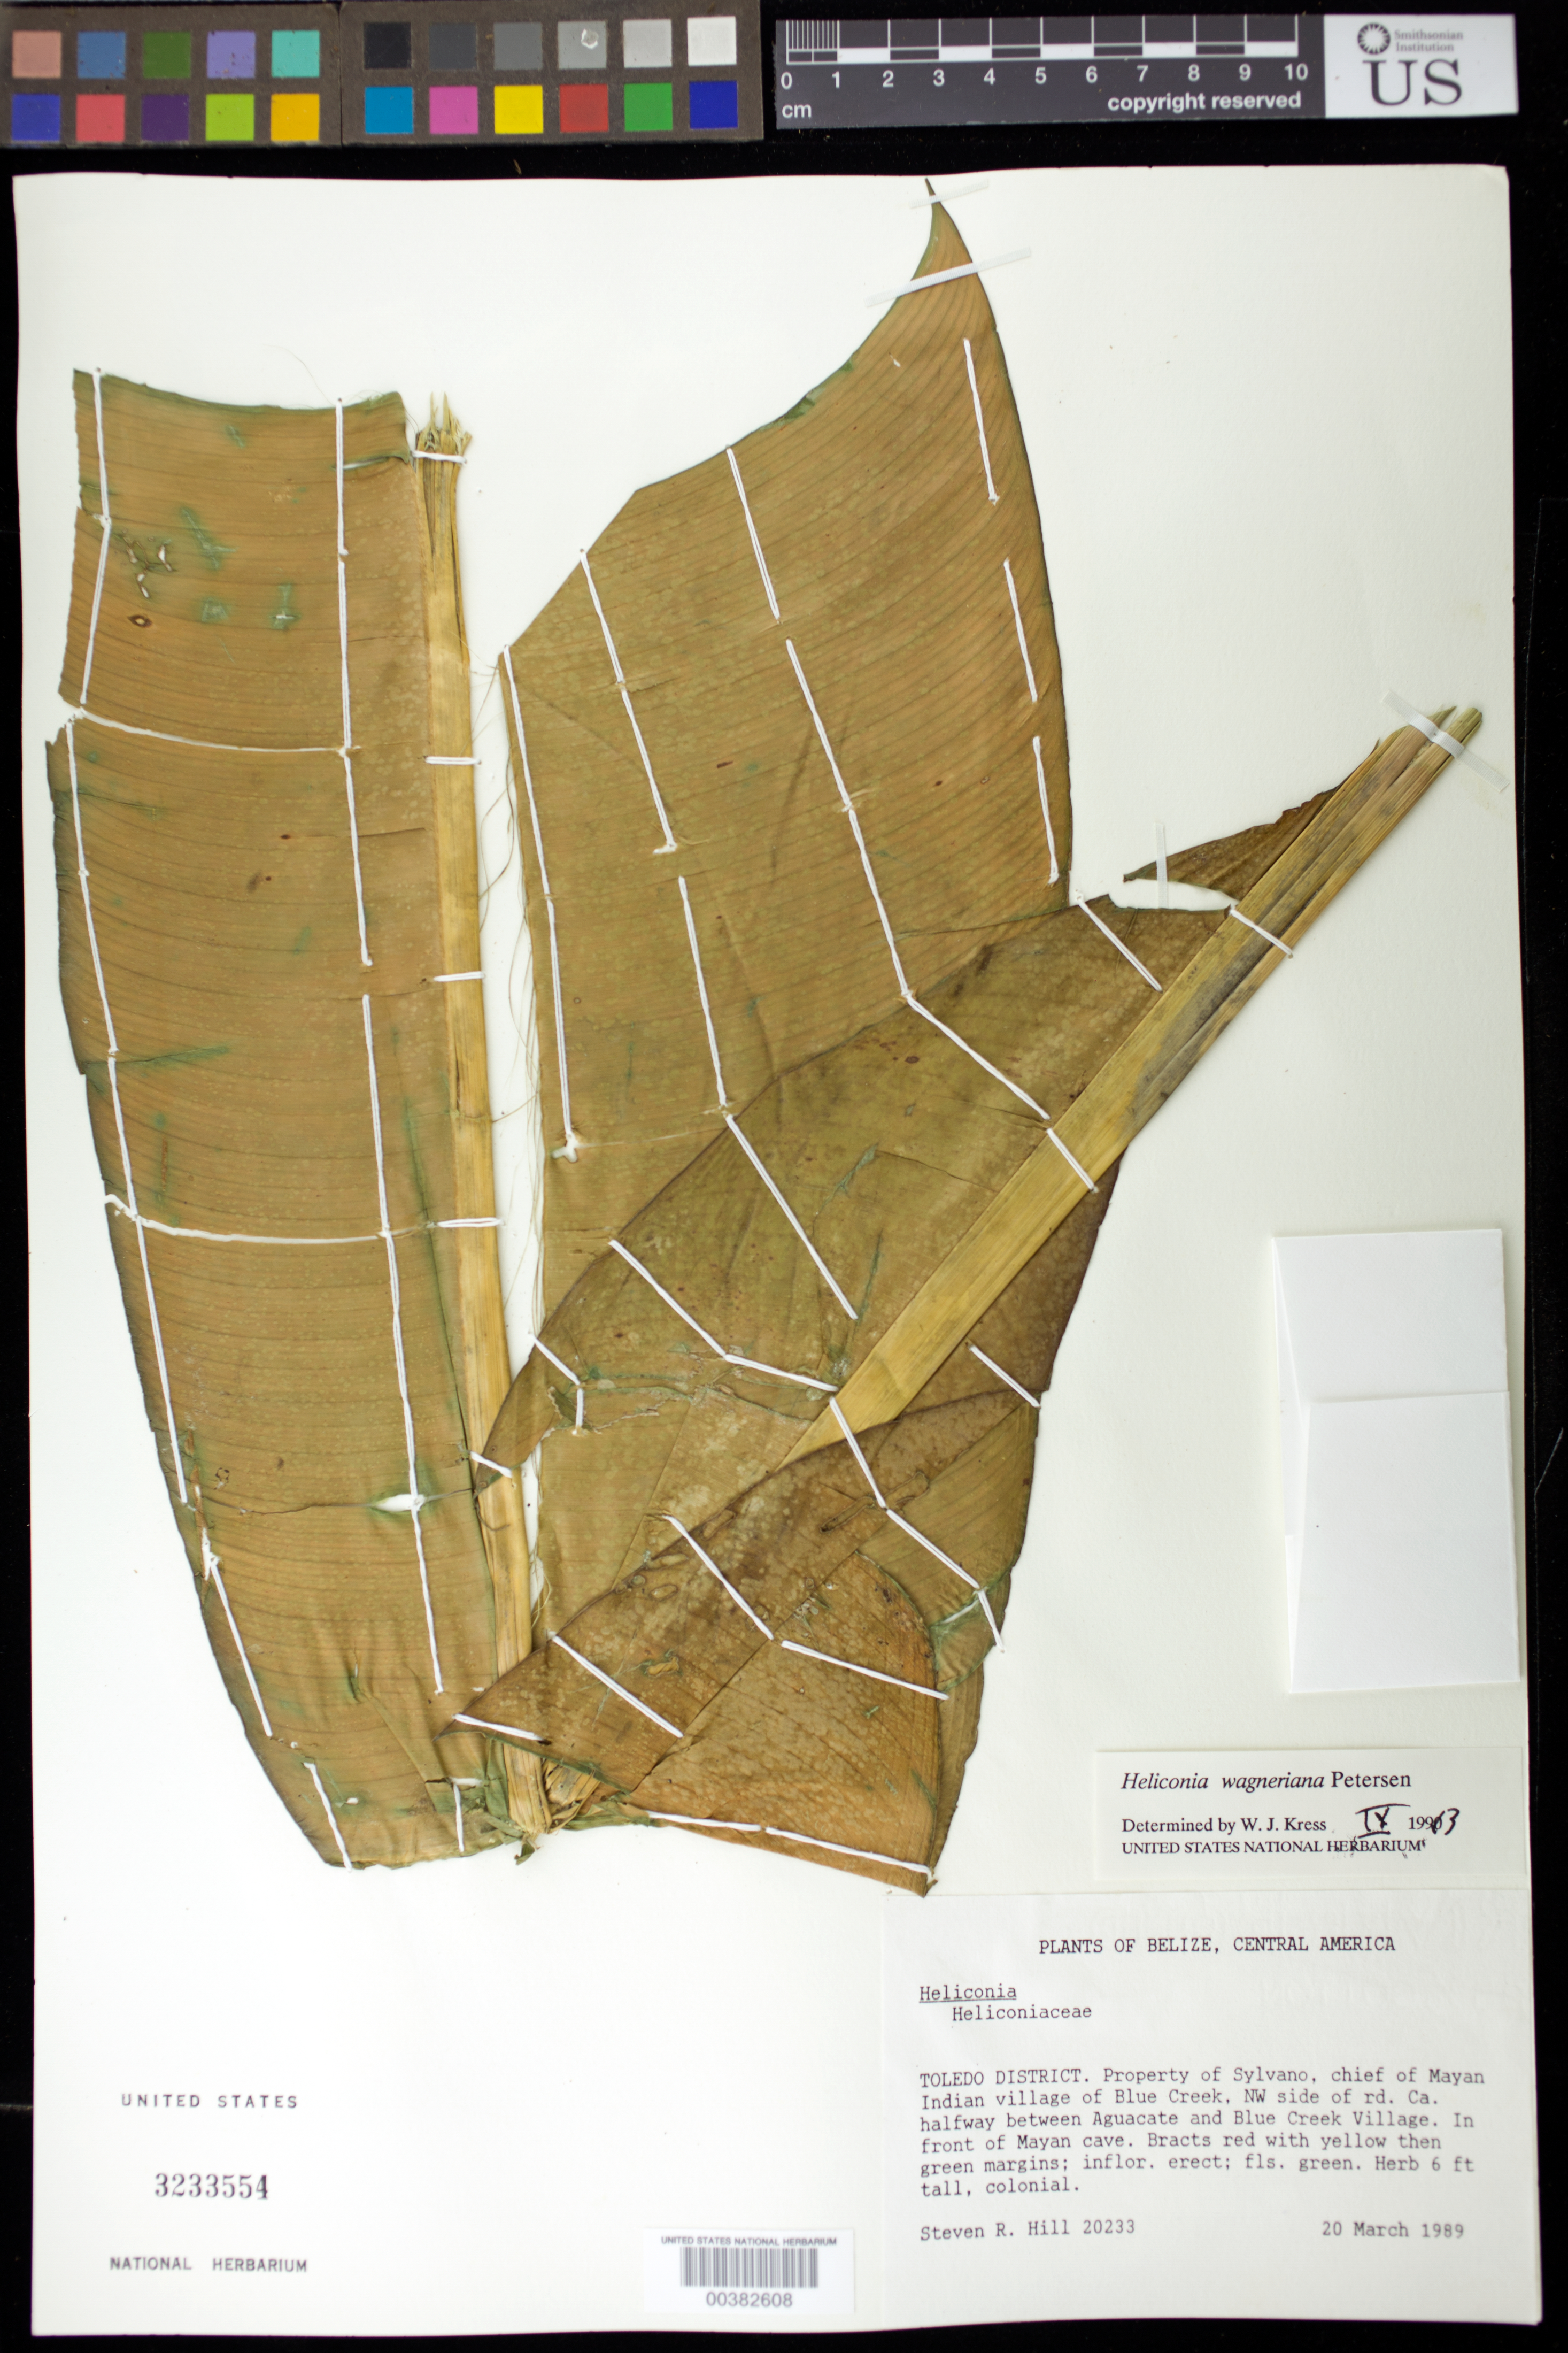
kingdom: Plantae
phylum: Tracheophyta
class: Liliopsida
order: Zingiberales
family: Heliconiaceae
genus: Heliconia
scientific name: Heliconia wagneriana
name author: Petersen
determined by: Kress, W. J., (US), Smithsonian Institution - National Museum of Natural History (UNITED STATES)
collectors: S. R. Hill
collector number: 20233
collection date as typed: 20 Mar 1989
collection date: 1989-03-20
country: Belize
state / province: Toledo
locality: Sylvano property, village of Blue Creek, NW side of rd. ca halfway between Aguacate and Blue Creek; in front of Mayan Cave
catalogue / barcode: US 3233554